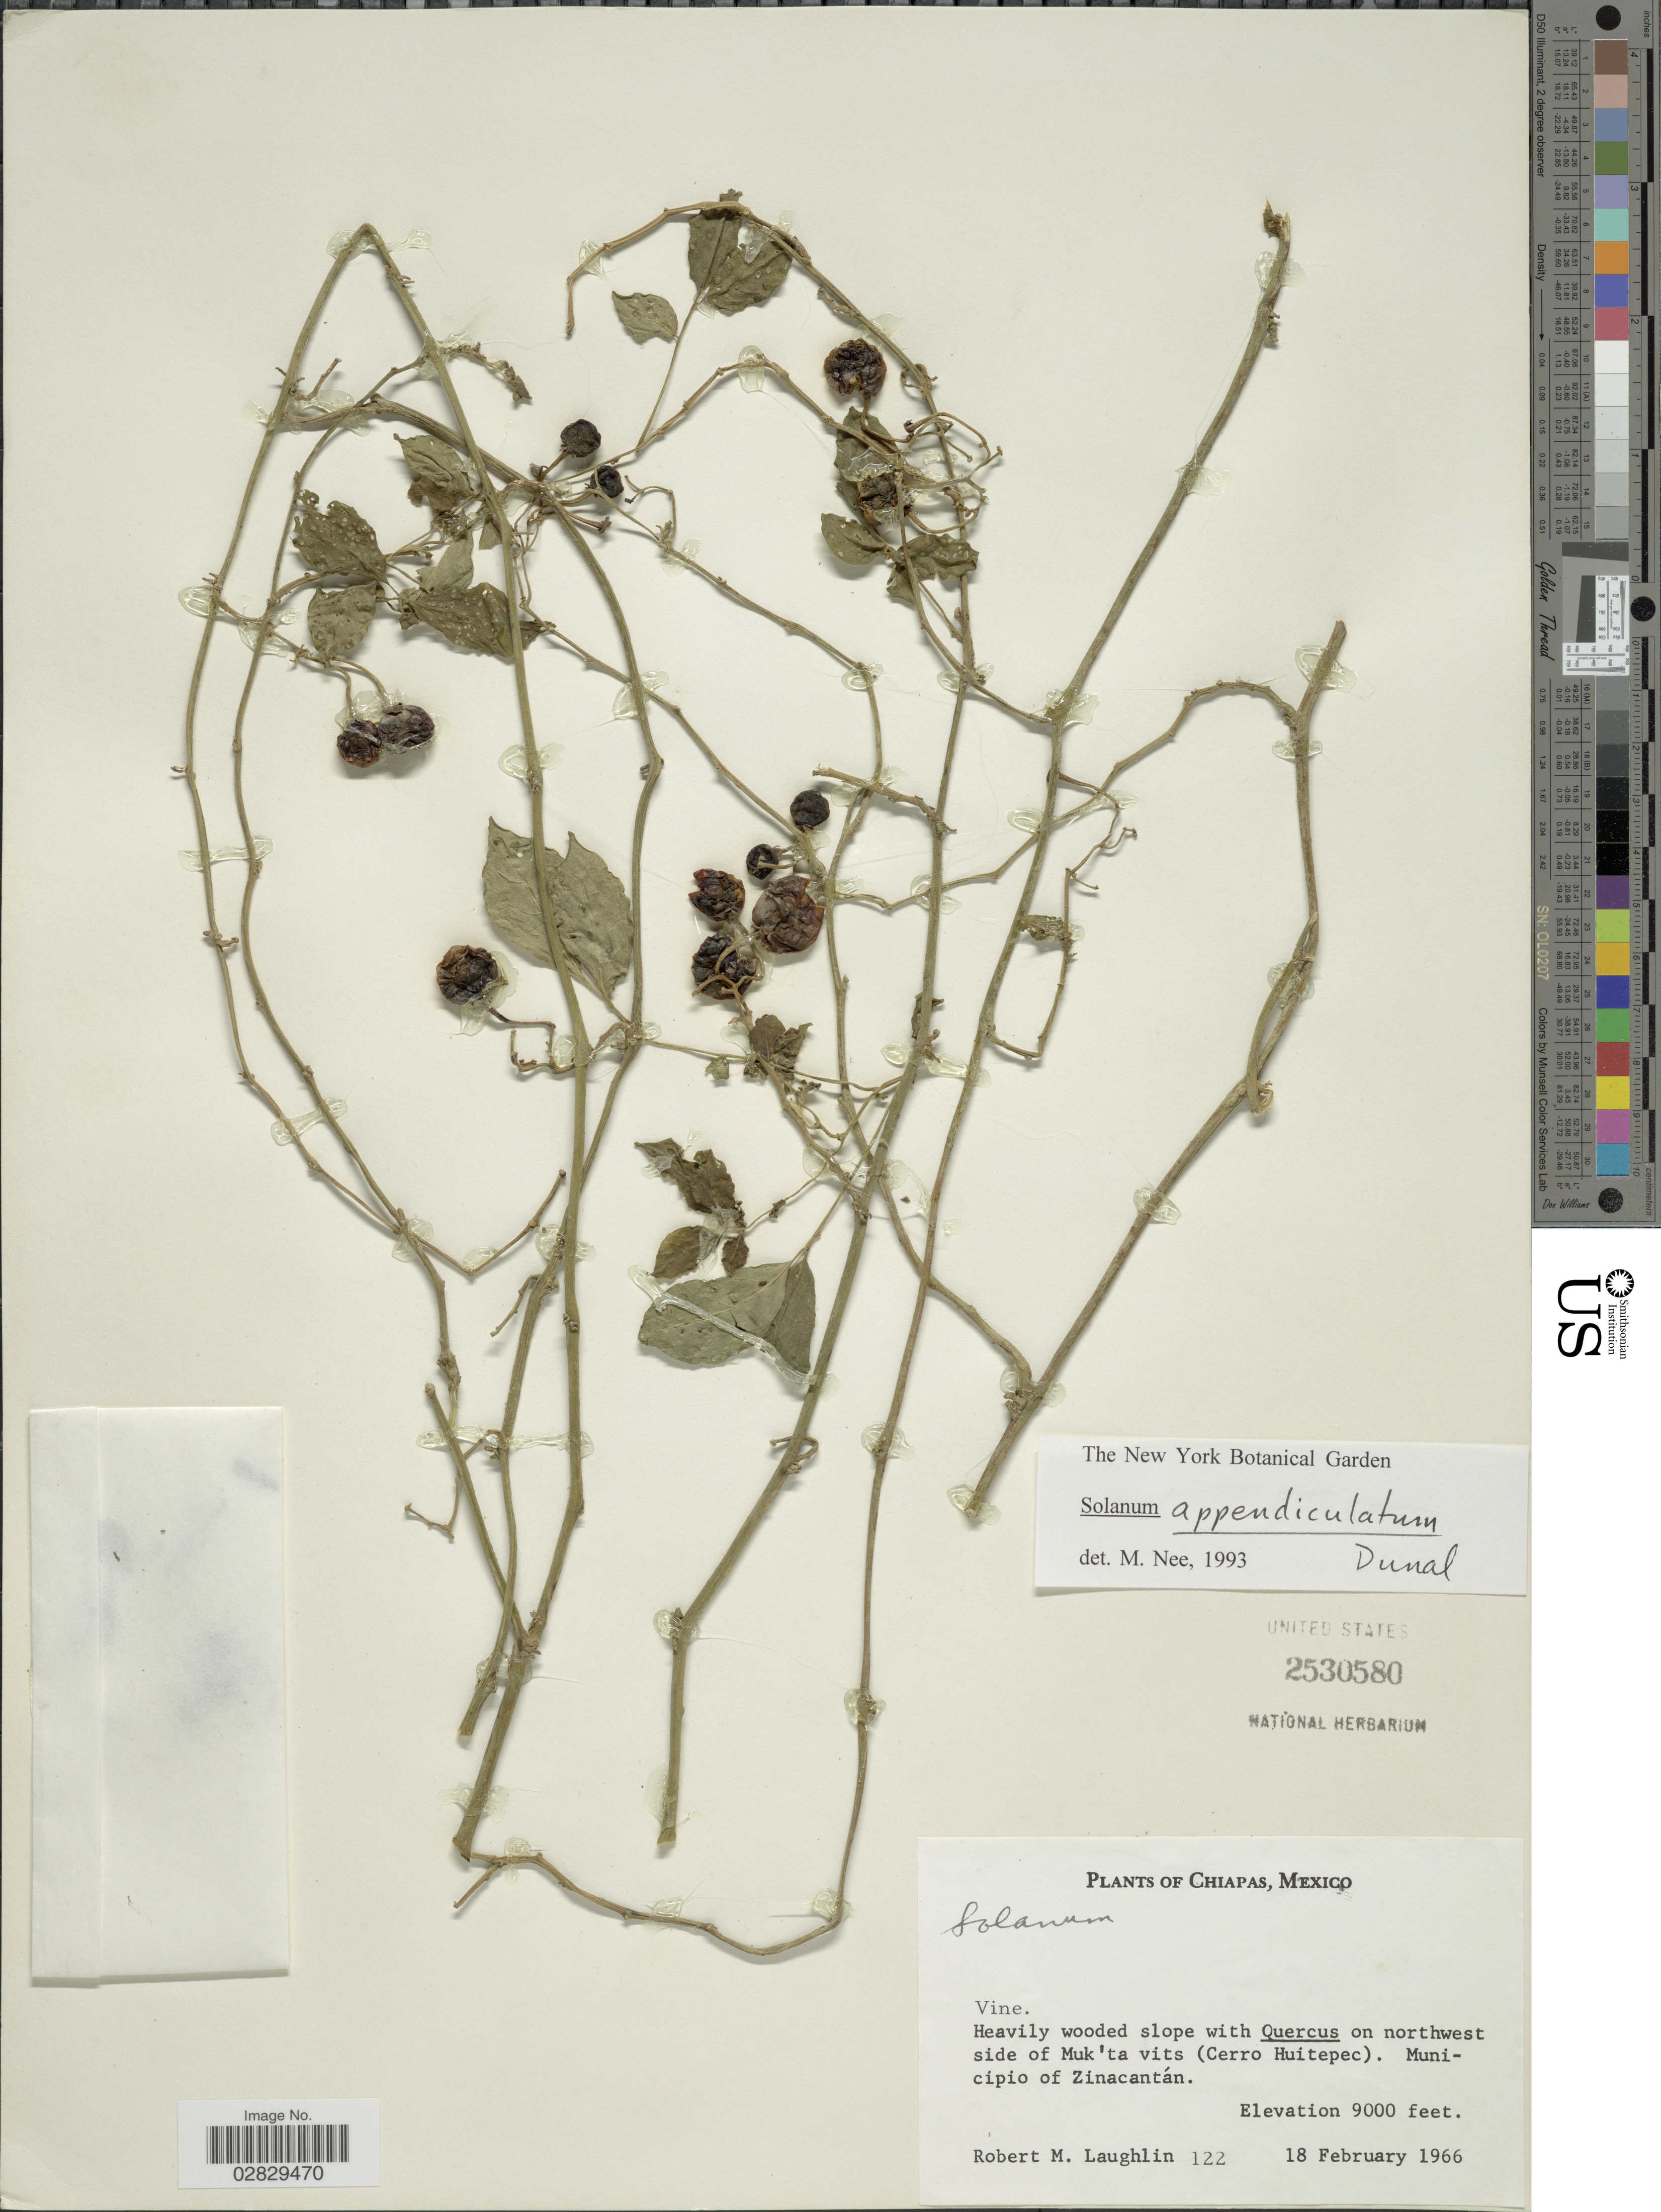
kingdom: Plantae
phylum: Tracheophyta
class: Magnoliopsida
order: Solanales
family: Solanaceae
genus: Solanum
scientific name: Solanum appendiculatum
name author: Humb. & Bonpl. ex Dunal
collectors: R. M. Laughlin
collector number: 122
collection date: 1966-02-18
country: Mexico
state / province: Chiapas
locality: On northwest side of Muk'ta vits (Cerro Huitepec). Municipio of Zinacantán.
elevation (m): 2743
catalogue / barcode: US 2530580